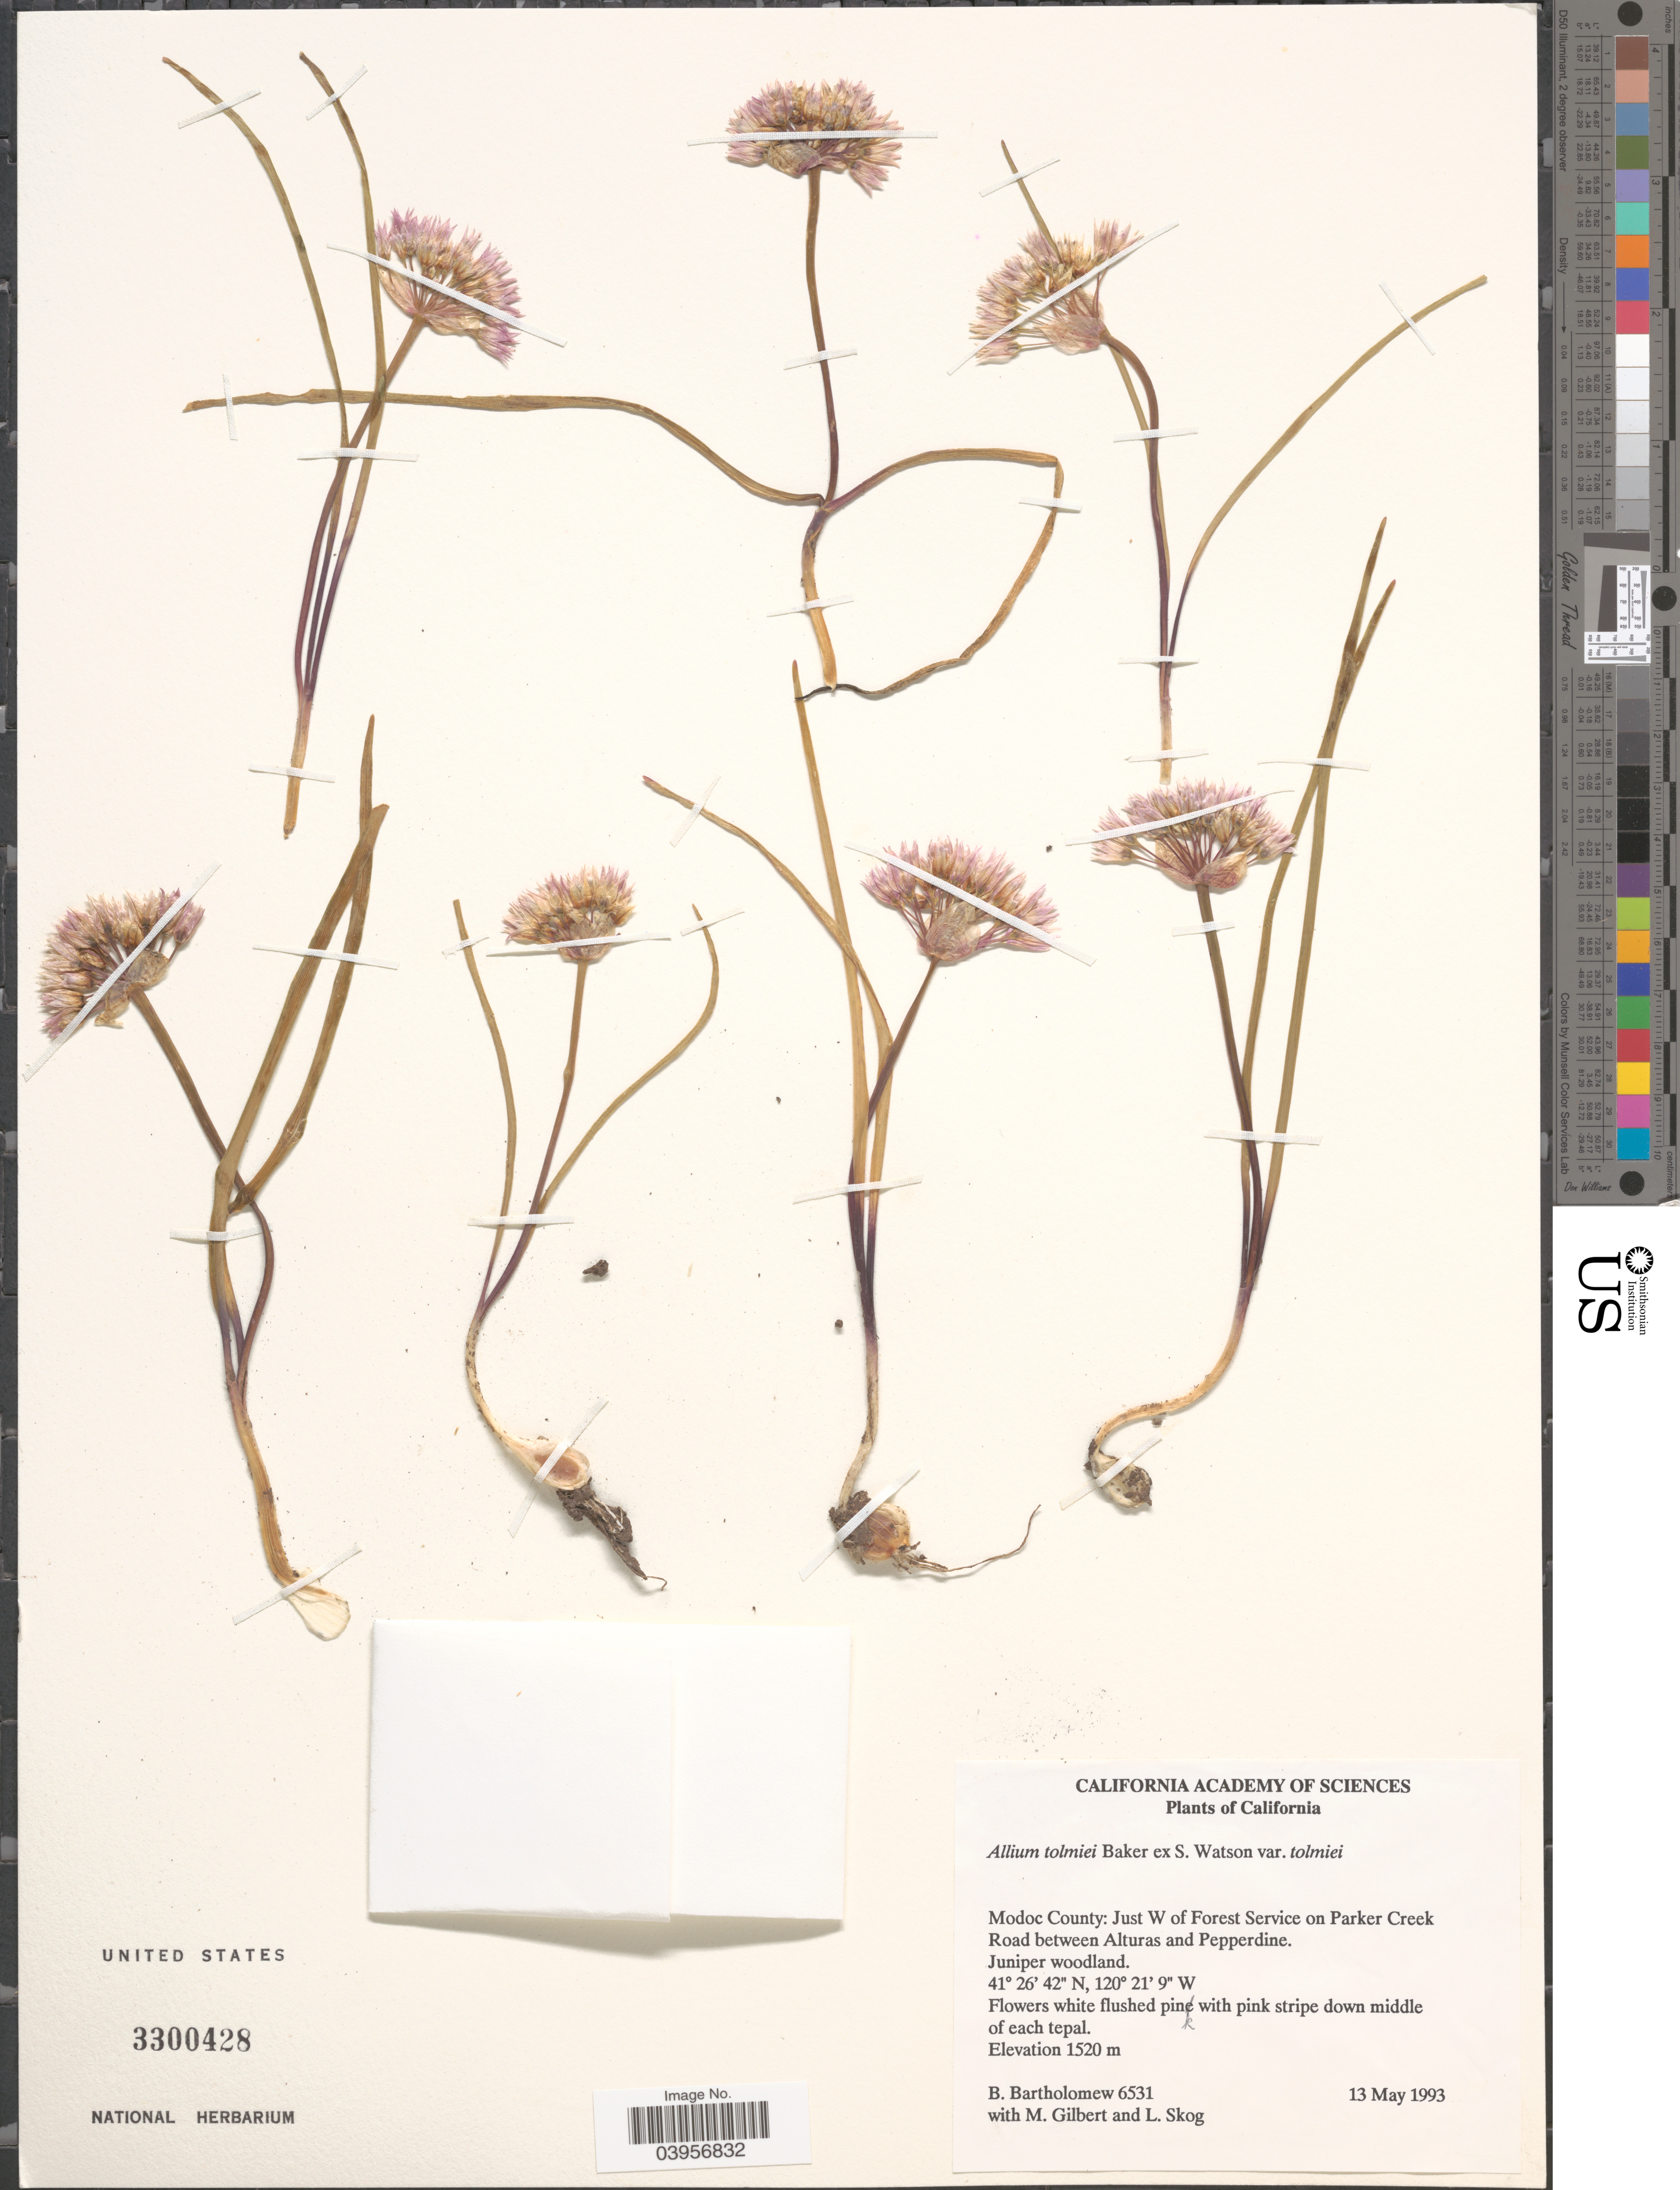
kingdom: Plantae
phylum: Tracheophyta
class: Liliopsida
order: Asparagales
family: Amaryllidaceae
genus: Allium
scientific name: Allium tolmiei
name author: Baker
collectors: B. Bartholomew, M. Gilbert & L. E. Skog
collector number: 6531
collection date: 1993-05-13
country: United States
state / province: California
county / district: Modoc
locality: Modoc County: Just W of Forest Service on Parker Creek Road between Alturas and Pepperdine.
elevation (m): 1520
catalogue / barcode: US 3300428